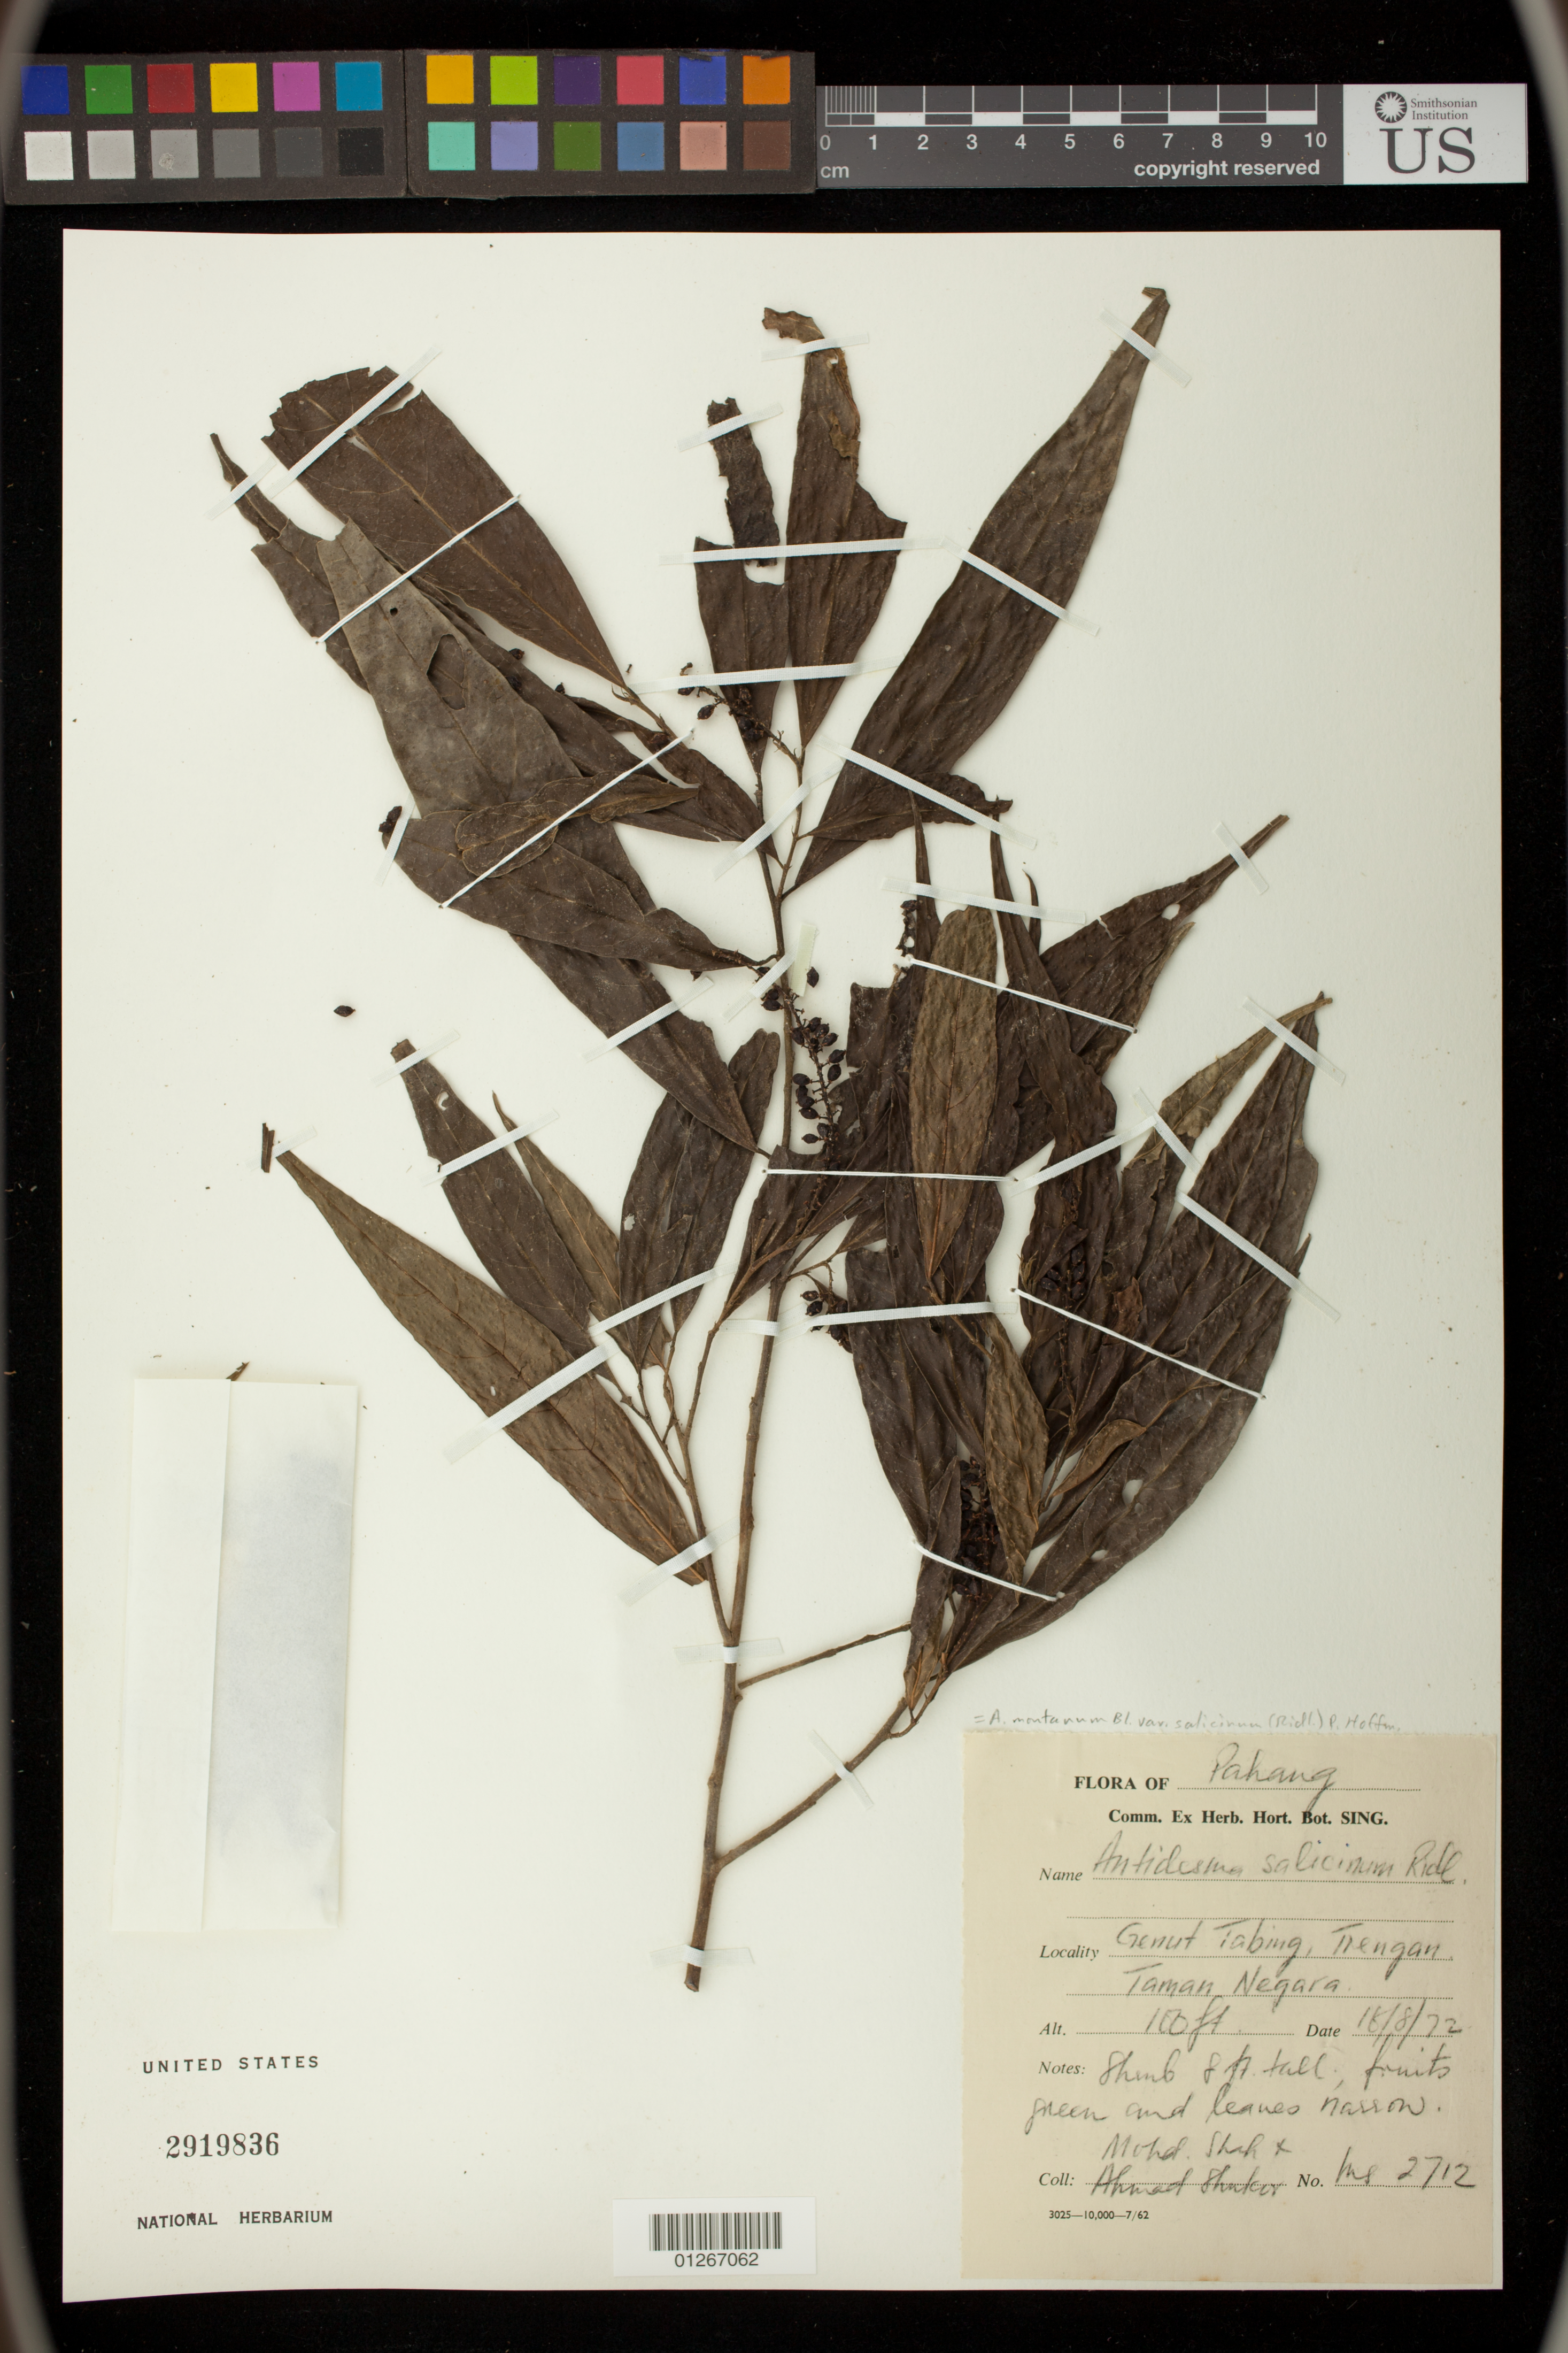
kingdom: Plantae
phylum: Tracheophyta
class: Magnoliopsida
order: Malpighiales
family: Phyllanthaceae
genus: Antidesma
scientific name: Antidesma montanum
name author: Blume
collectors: M. Shah & A. Shaker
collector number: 2712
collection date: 1972-08-16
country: Malaysia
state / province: Pahang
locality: Genut Tabing, Trengan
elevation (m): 30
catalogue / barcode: US 2919836